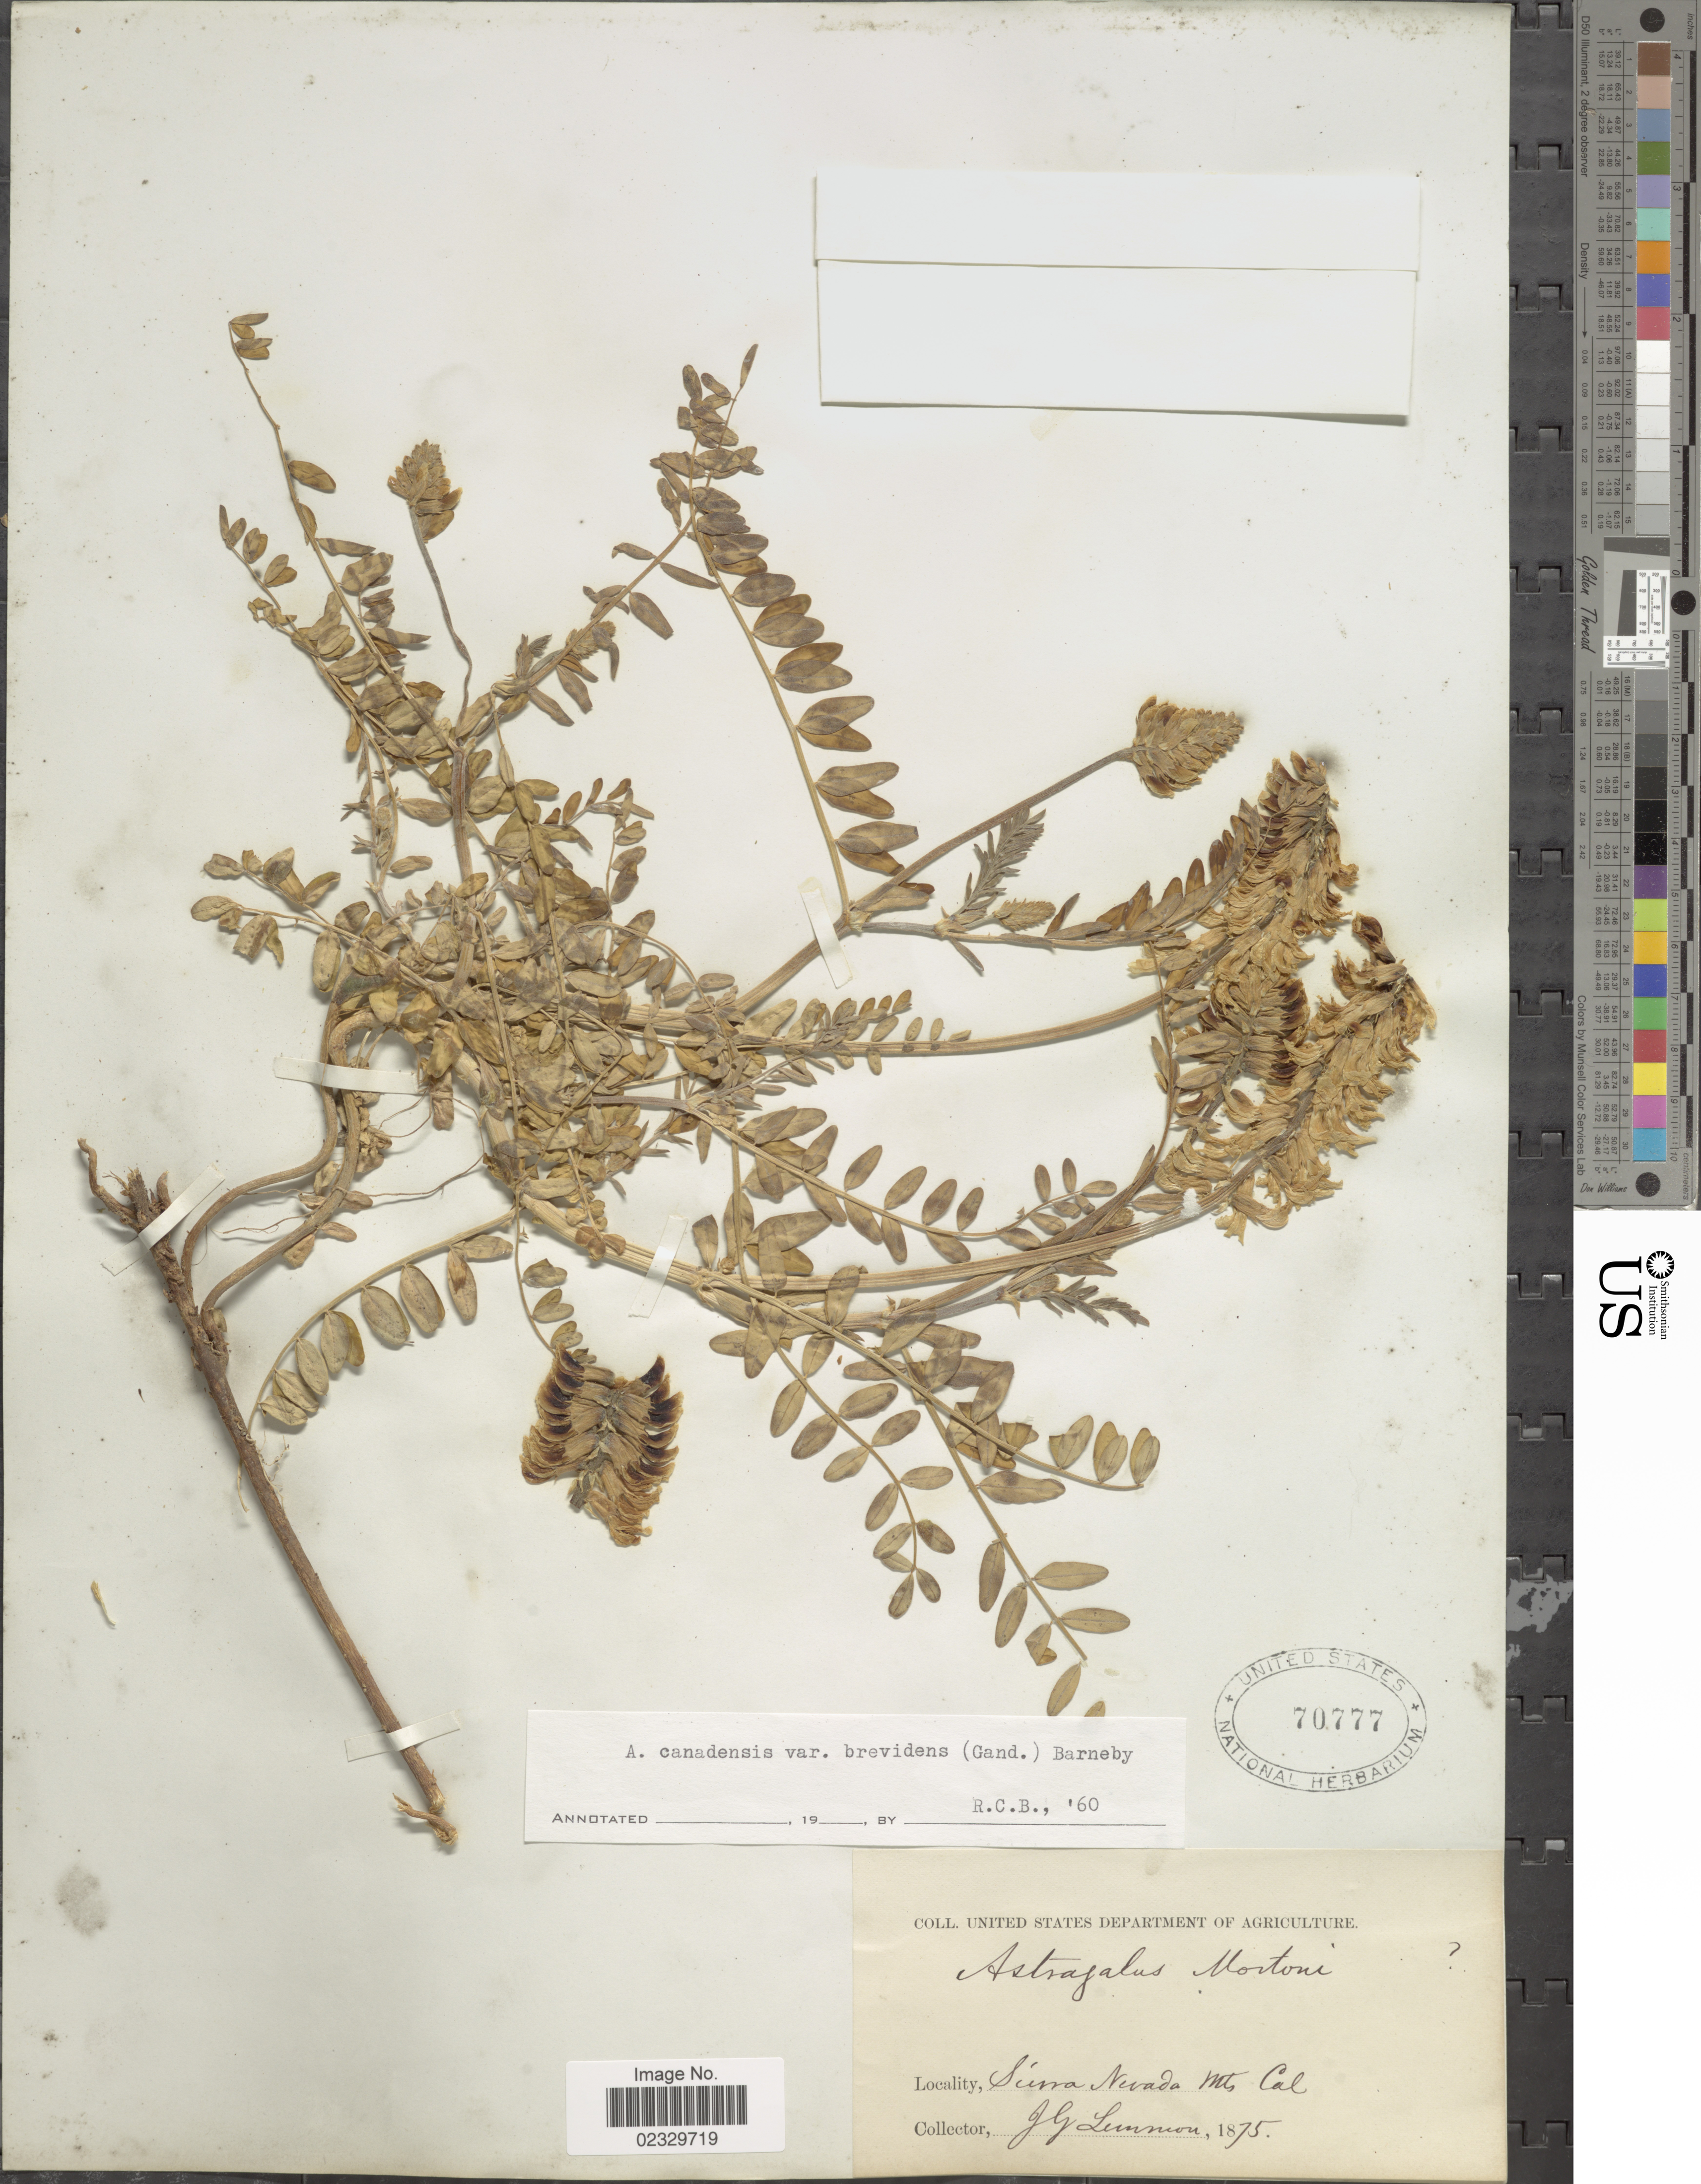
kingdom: Plantae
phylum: Tracheophyta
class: Magnoliopsida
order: Fabales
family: Fabaceae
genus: Astragalus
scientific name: Astragalus canadensis var. brevidens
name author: L.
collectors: J. Lemmon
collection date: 1875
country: United States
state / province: California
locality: Sierra Nevada Mts., Cal.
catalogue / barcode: US 70777